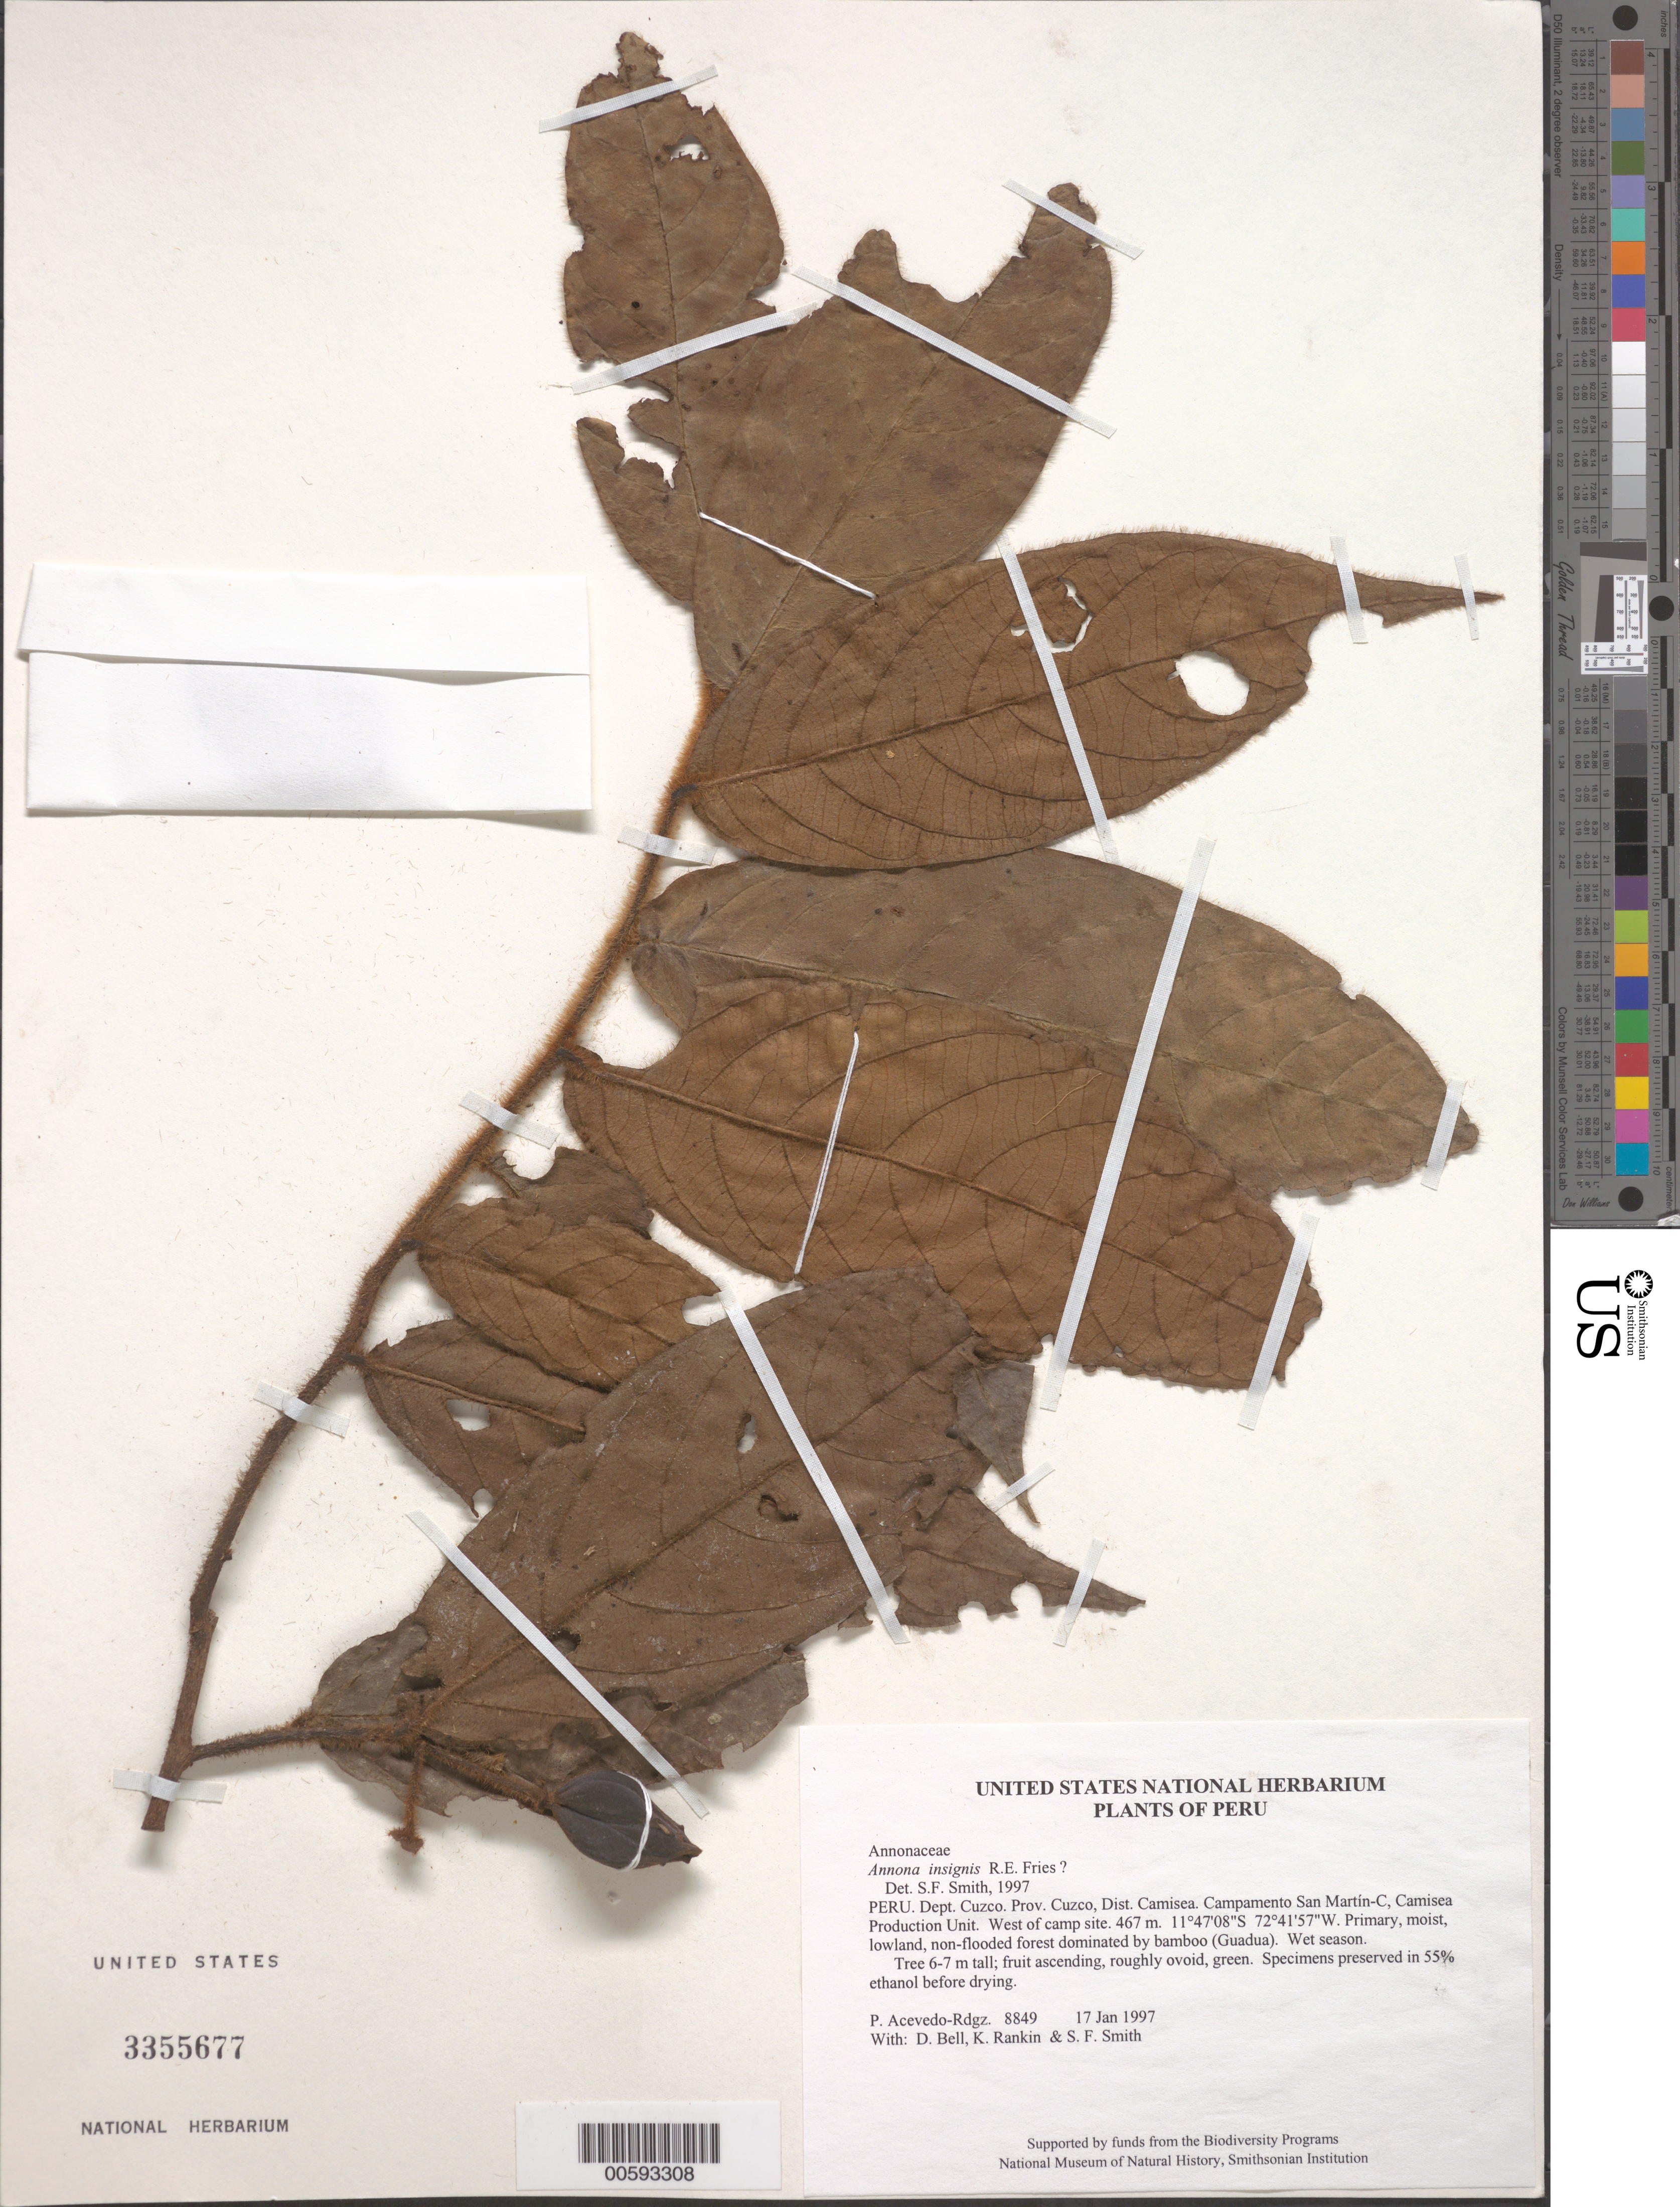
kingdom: Plantae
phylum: Tracheophyta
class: Magnoliopsida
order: Magnoliales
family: Annonaceae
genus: Annona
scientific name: Annona insignis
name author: R.E. Fr.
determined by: Smith, Stephen F., (US), NMNH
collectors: P. Acevedo-Rodr., D. A. Bell, K. B. Rankin & S.F. Smith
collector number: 8849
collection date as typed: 17 Jan 1997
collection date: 1997-01-17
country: Peru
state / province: Cusco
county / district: Cusco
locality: Districto Camisea, Campamento San Martín-C, Camisea Production Unit. West of camp site.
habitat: Primary, moist, lowland, non-flooded forest dominated by bamboo (Guadua). Wet season.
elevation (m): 467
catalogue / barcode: US 3355677